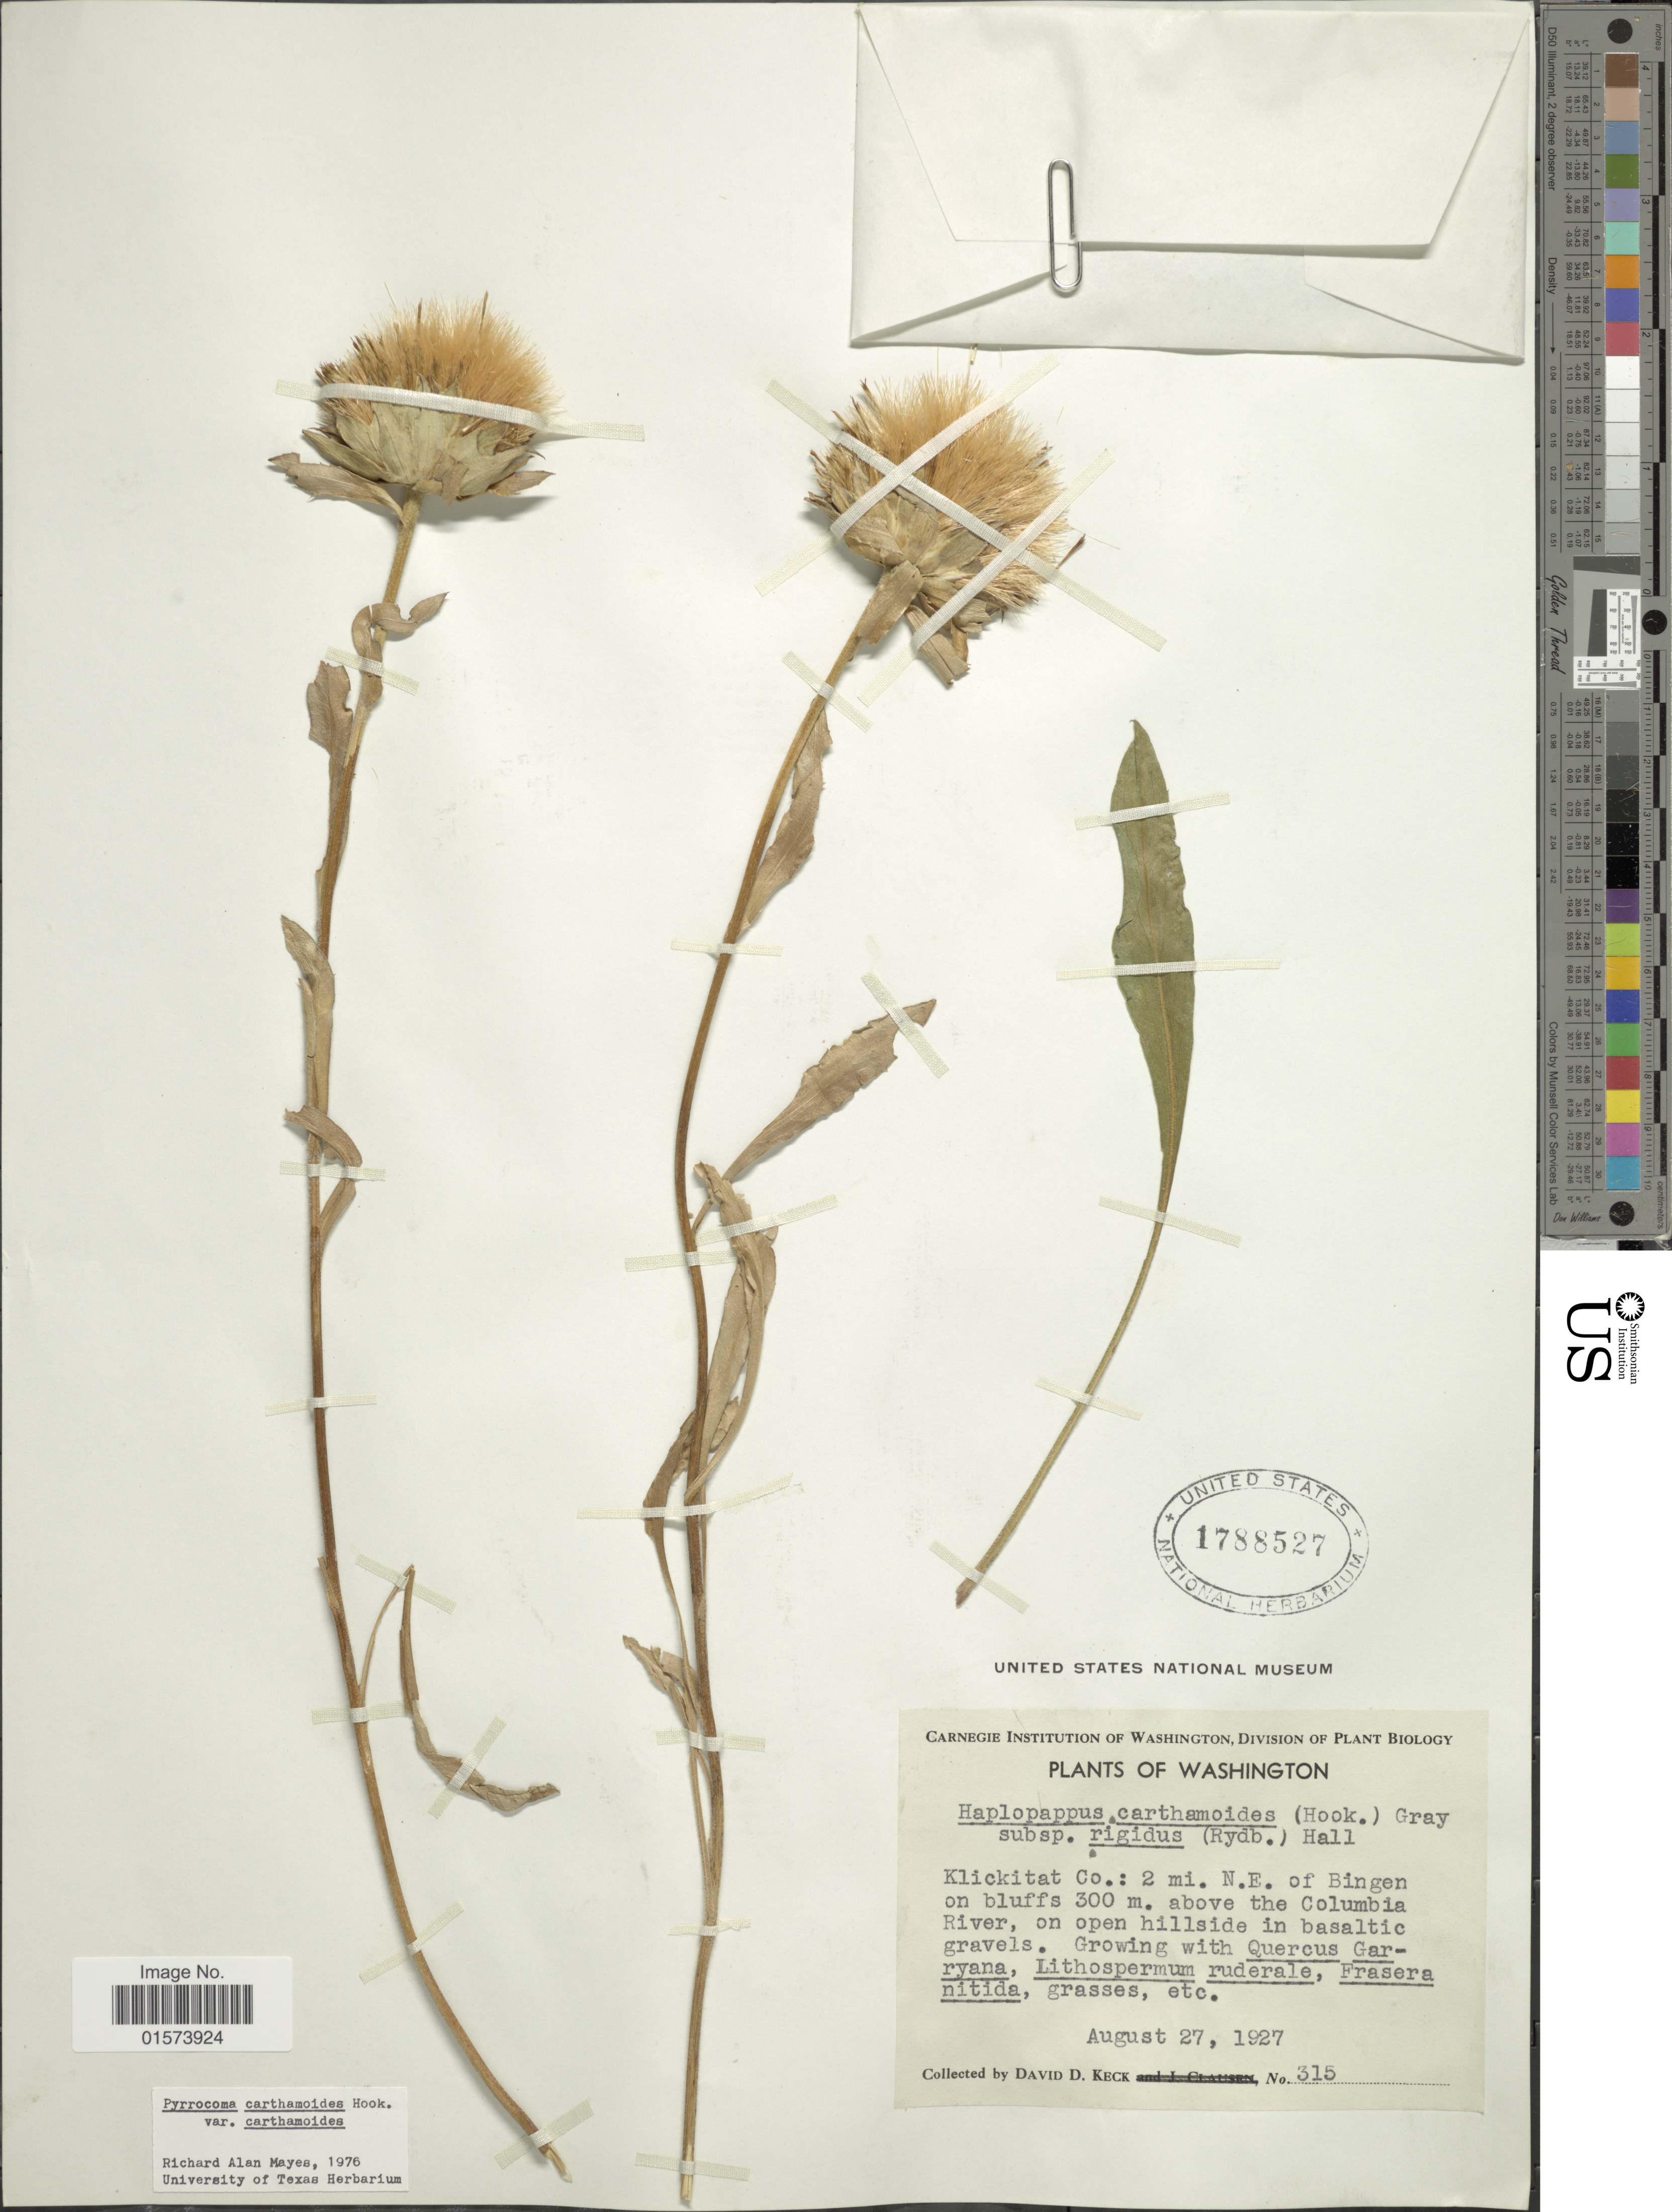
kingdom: Plantae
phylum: Tracheophyta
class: Magnoliopsida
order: Asterales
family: Asteraceae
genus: Pyrrocoma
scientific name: Pyrrocoma carthamoides var. carthamoides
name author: Hook.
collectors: D. D. Keck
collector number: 315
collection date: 1927-08-27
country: United States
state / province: Washington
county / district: Klickitat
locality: Klickitat Co.: 2 mi. N.E. of Bingen on bluffs, 300 m. above the Columbia River, on open hillsidesin basaltic gravels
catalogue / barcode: US 1788527